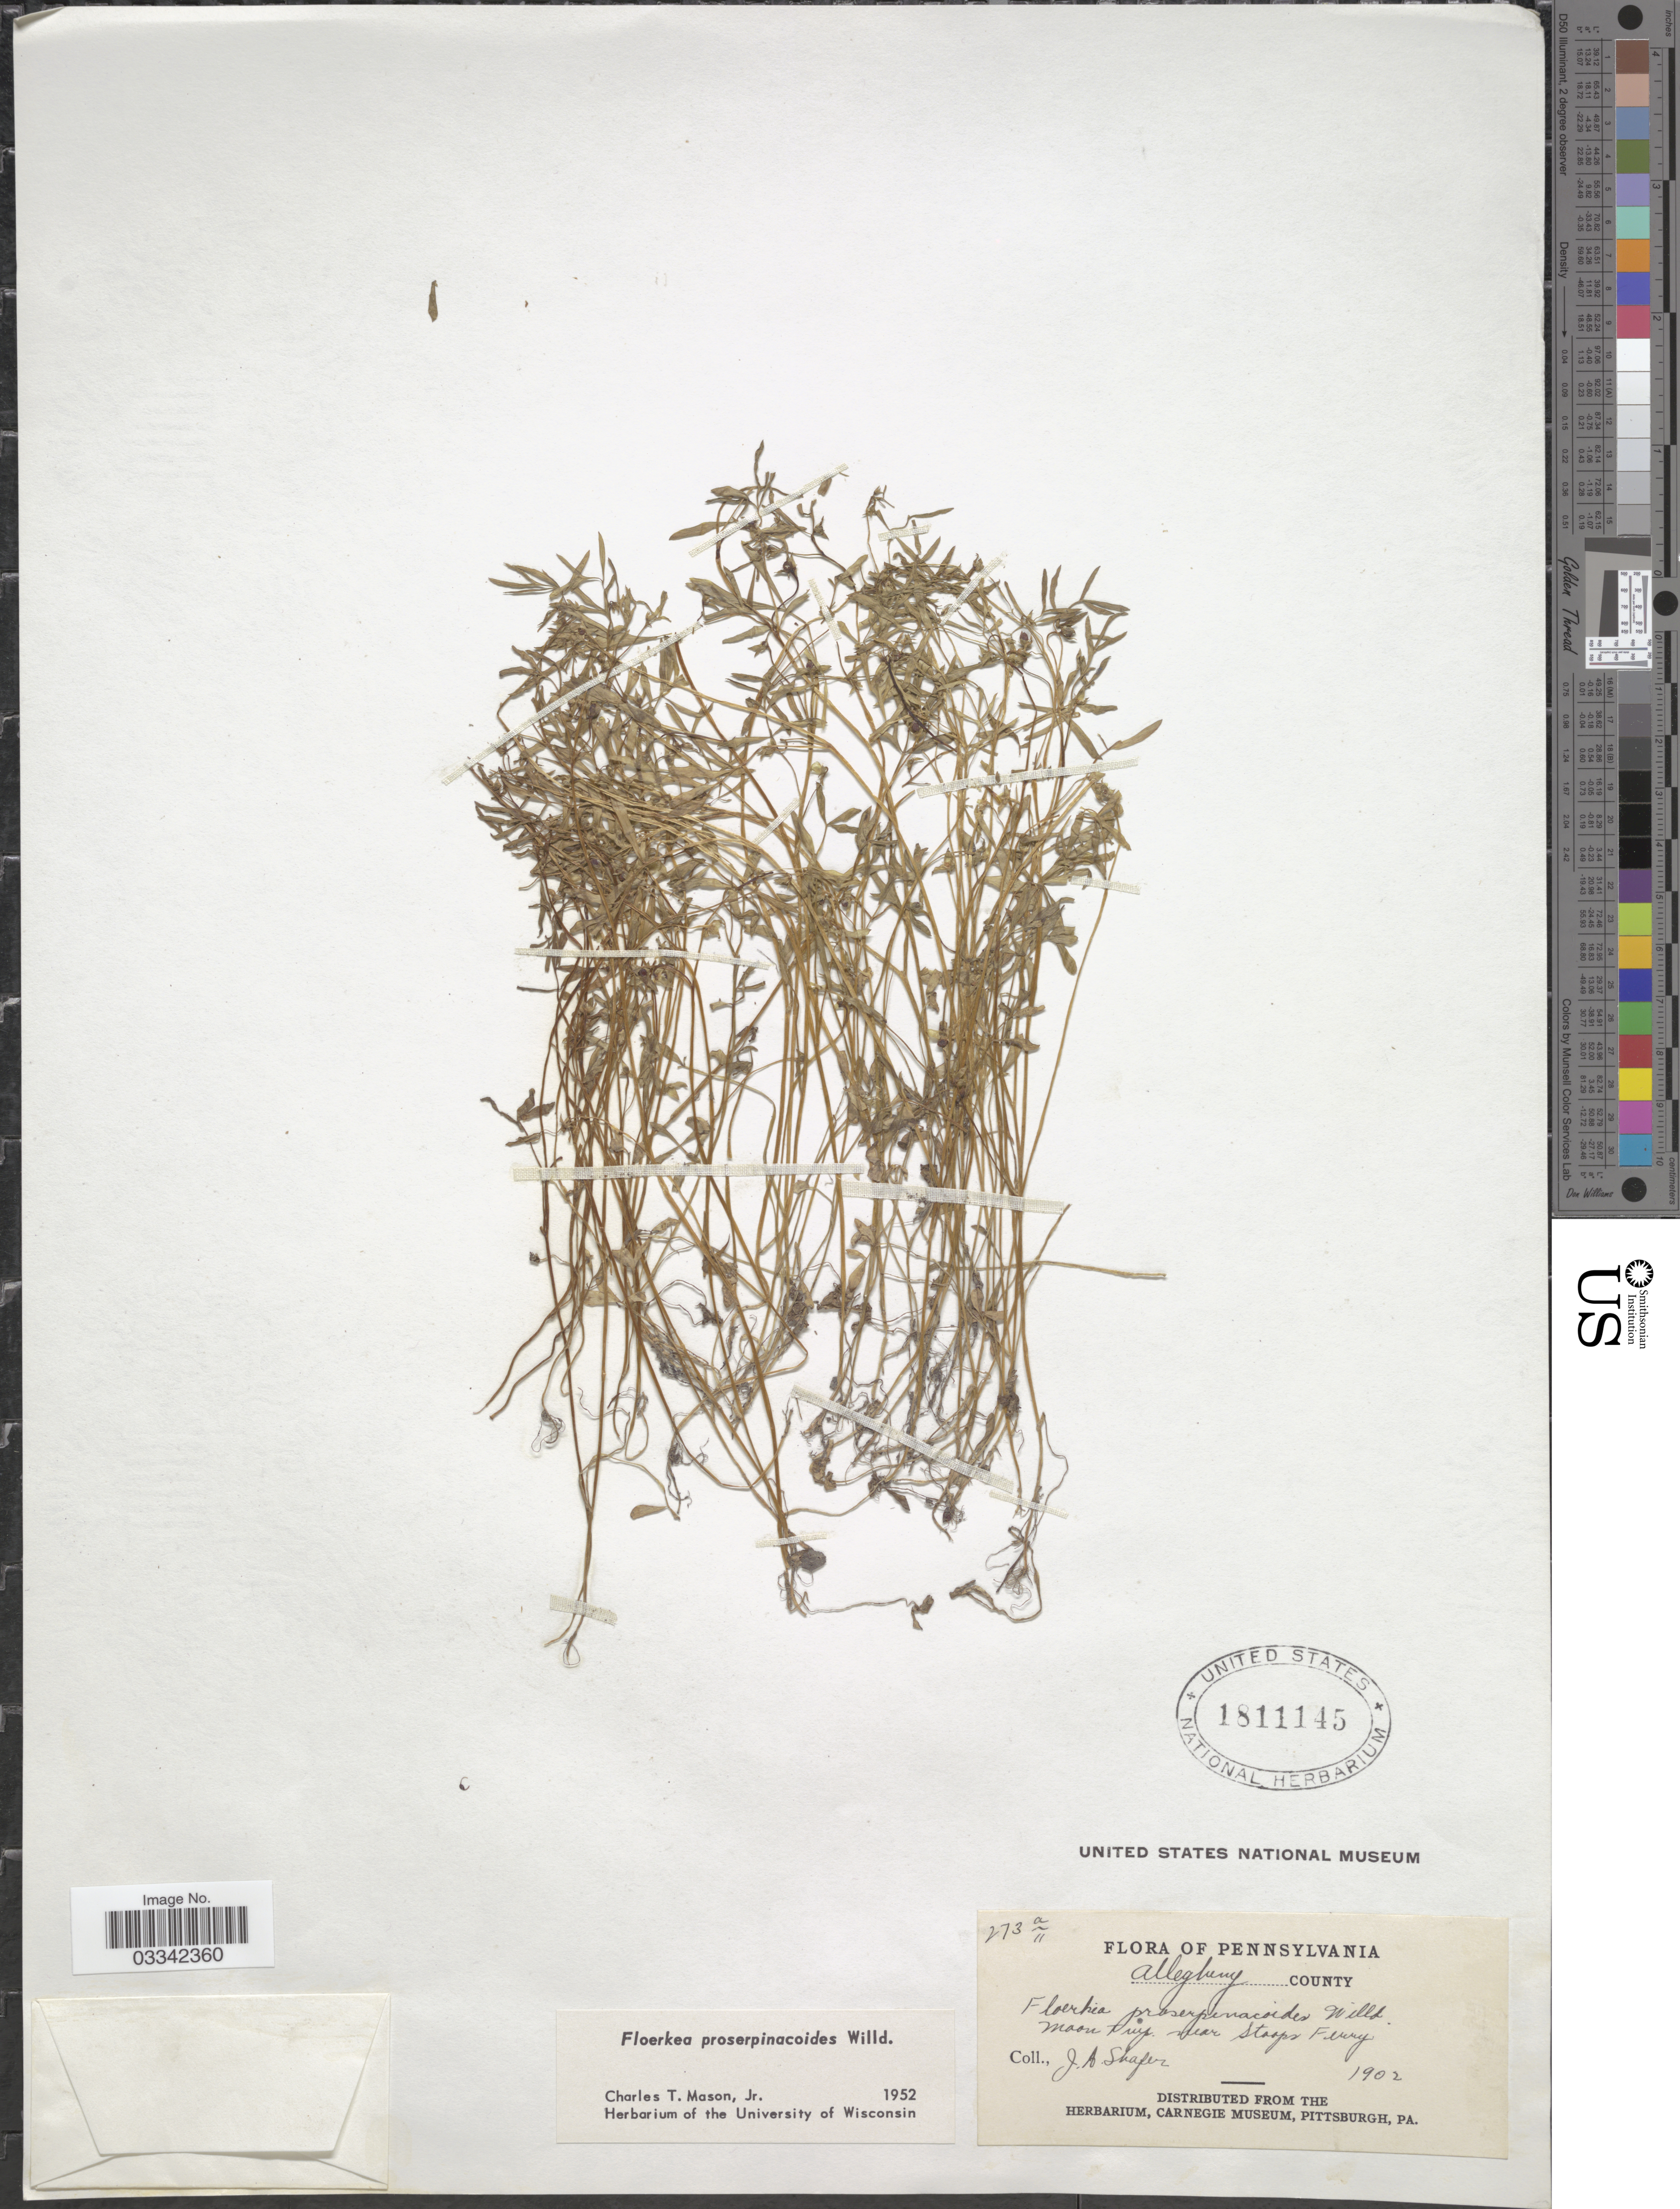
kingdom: Plantae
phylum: Tracheophyta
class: Magnoliopsida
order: Brassicales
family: Limnanthaceae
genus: Floerkea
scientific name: Floerkea proserpinacoides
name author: Willd.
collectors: J. A. Shafer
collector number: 273a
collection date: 1902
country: United States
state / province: Pennsylvania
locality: Allegheny County.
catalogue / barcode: US 1811145